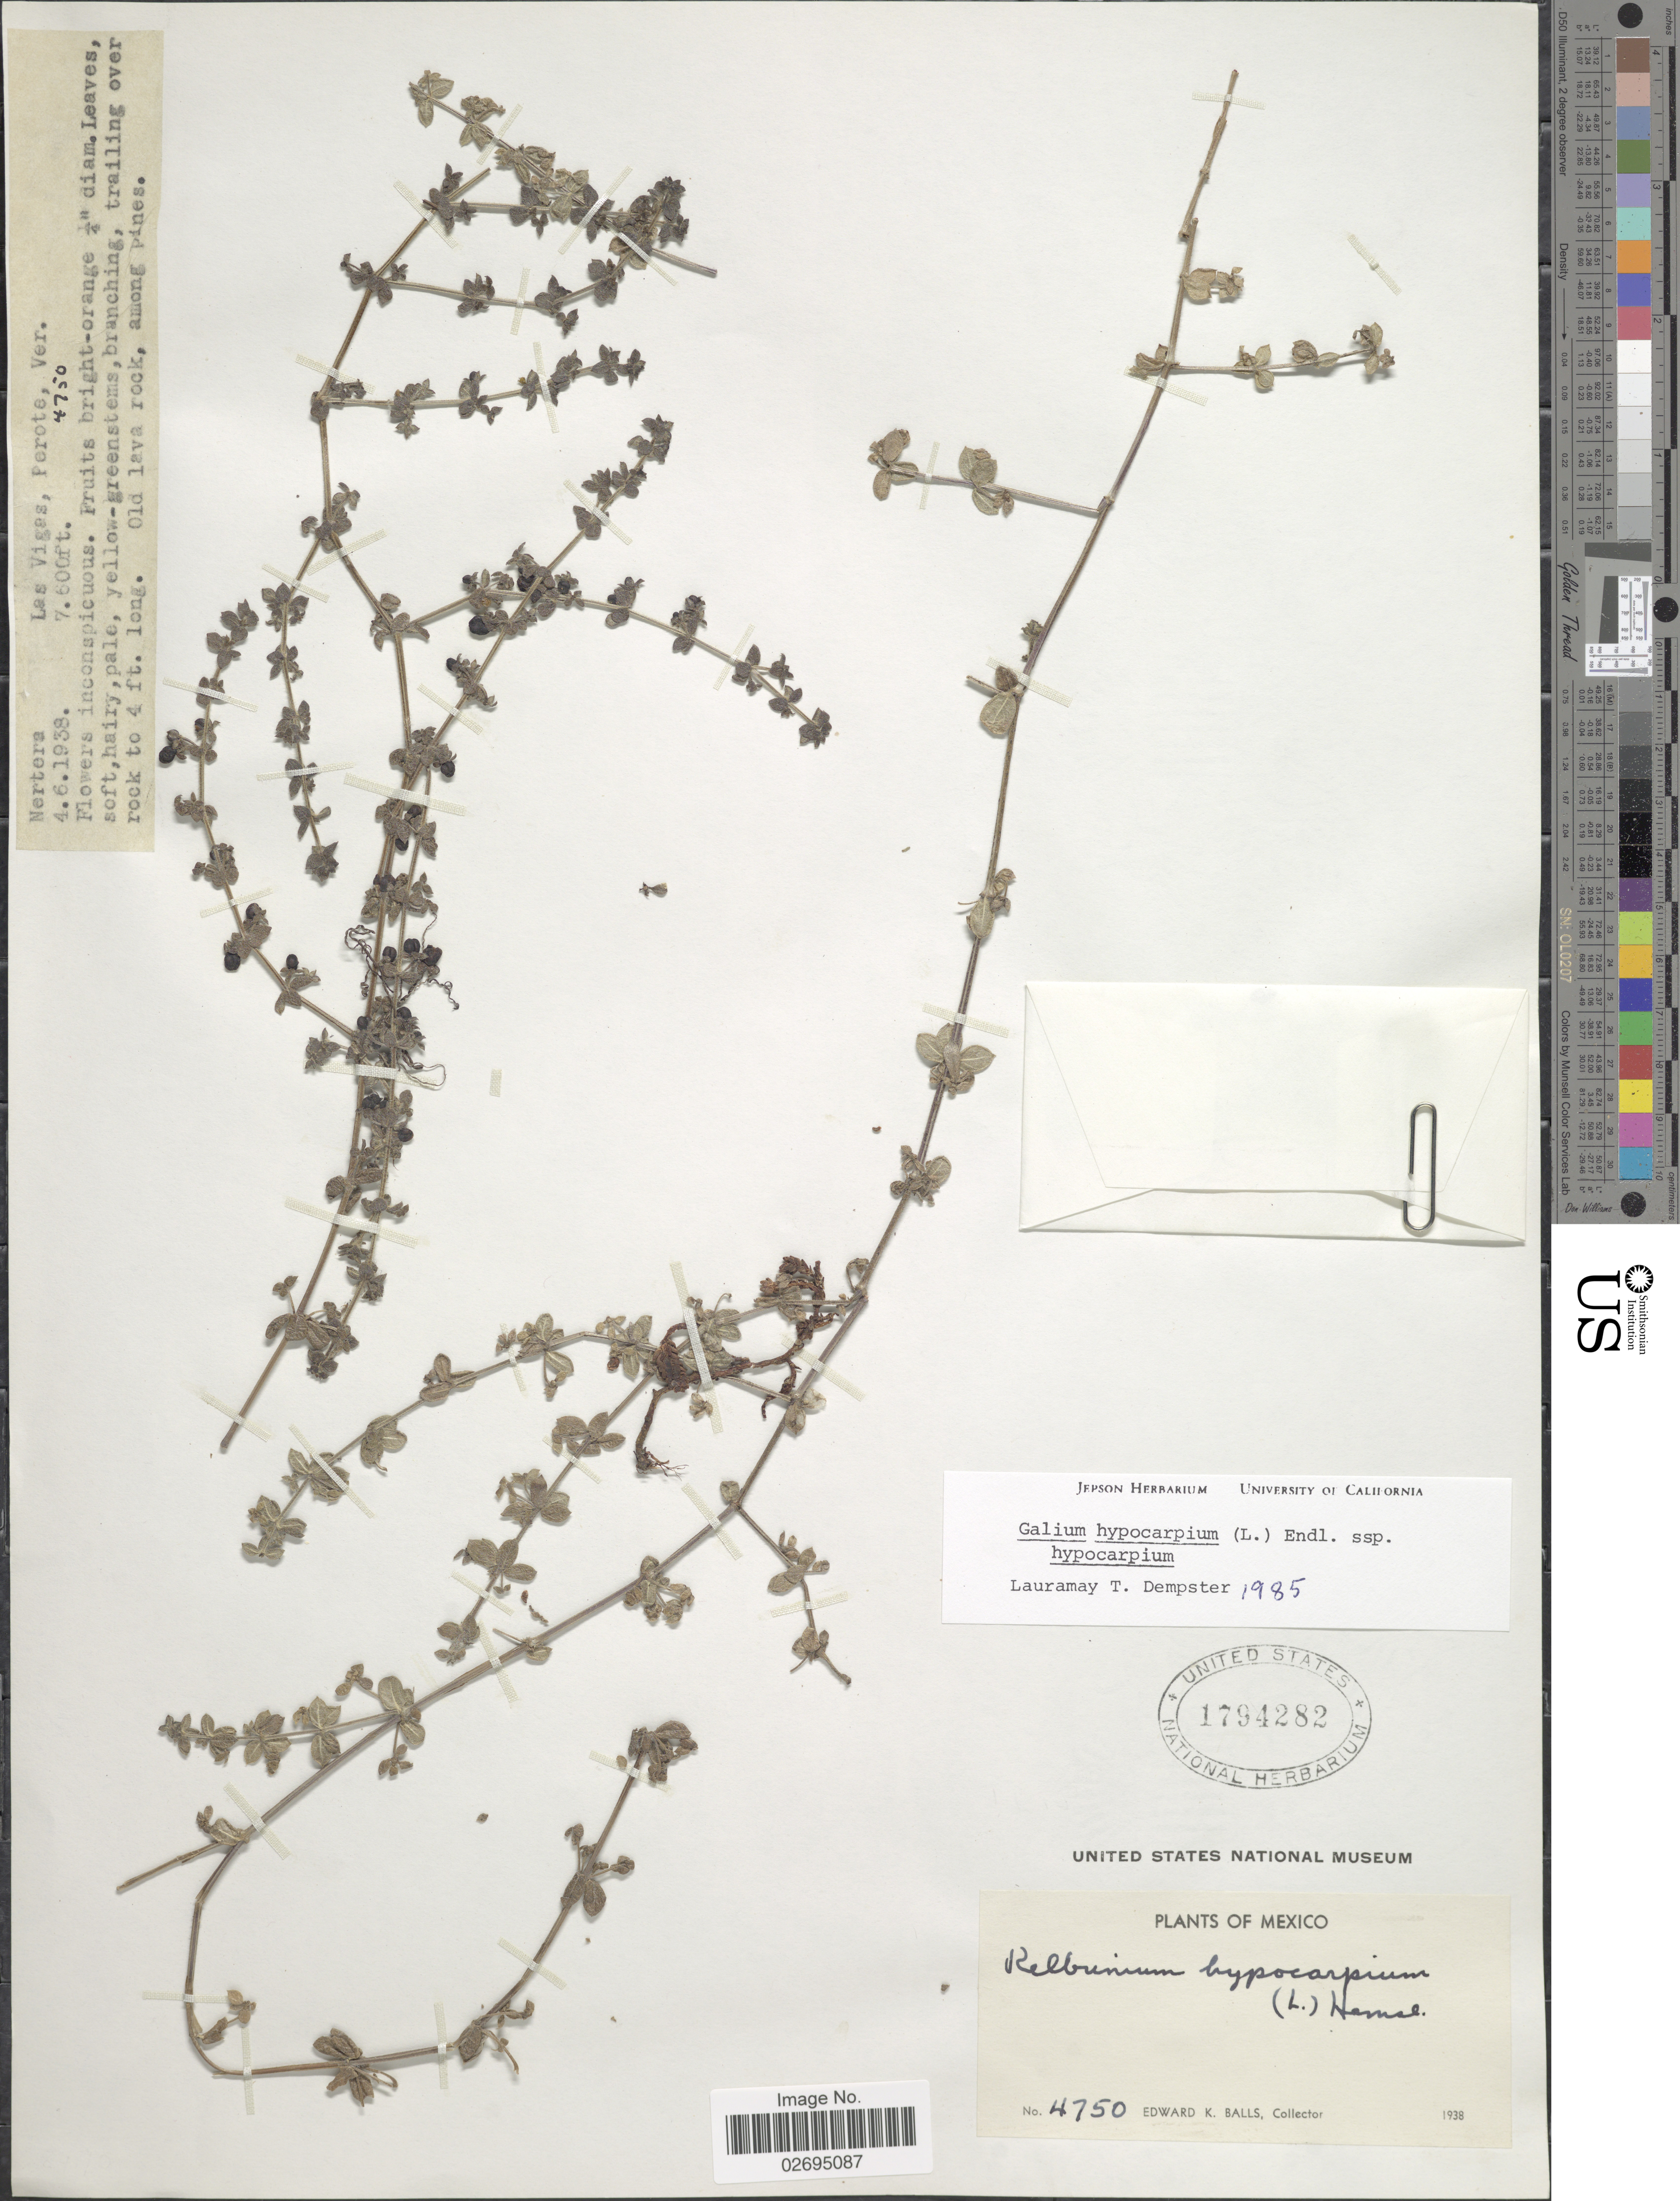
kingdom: Plantae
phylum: Tracheophyta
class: Magnoliopsida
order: Gentianales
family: Rubiaceae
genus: Galium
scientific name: Galium hypocarpium subsp. hypocarpium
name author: (L.) Endl. ex Griseb.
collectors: E. K. Balls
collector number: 4750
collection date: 1938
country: Mexico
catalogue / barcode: US 1794282